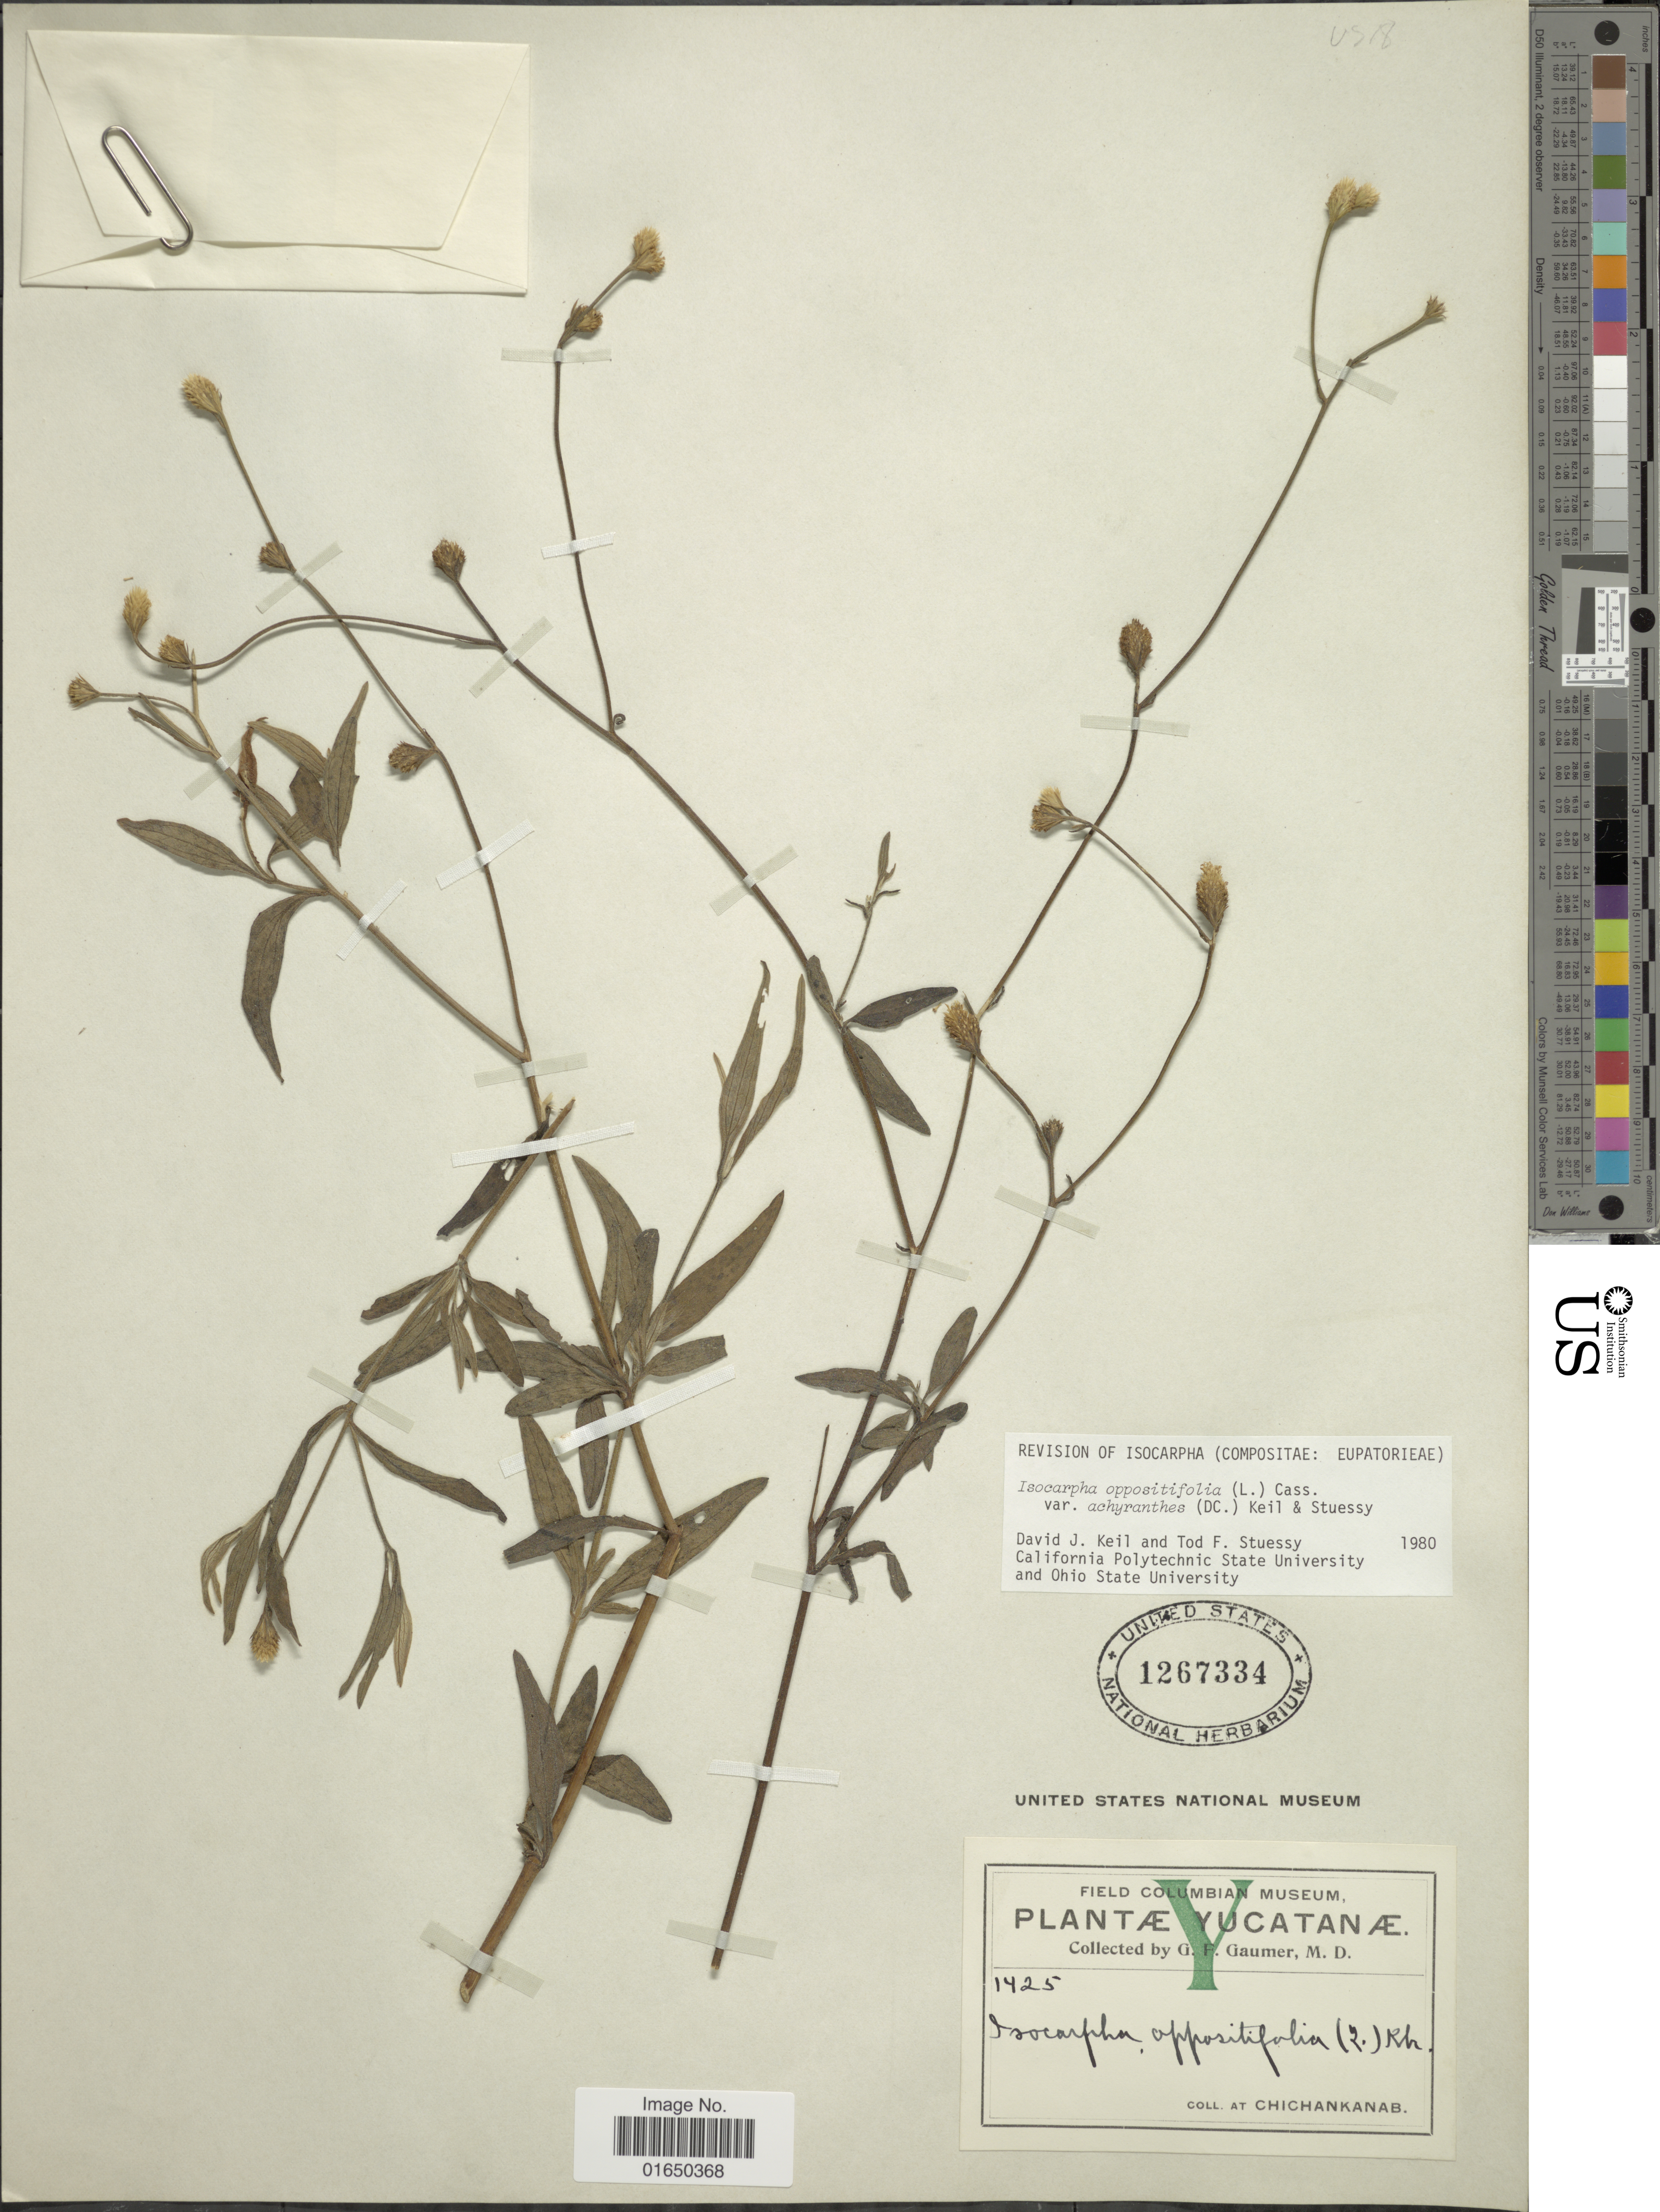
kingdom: Plantae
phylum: Tracheophyta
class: Magnoliopsida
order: Asterales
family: Asteraceae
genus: Isocarpha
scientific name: Isocarpha oppositifolia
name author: (L.) Cass.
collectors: G. F. Gaumer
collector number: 1425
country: Mexico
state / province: Yucatán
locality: At. Chichankanab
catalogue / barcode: US 1267334